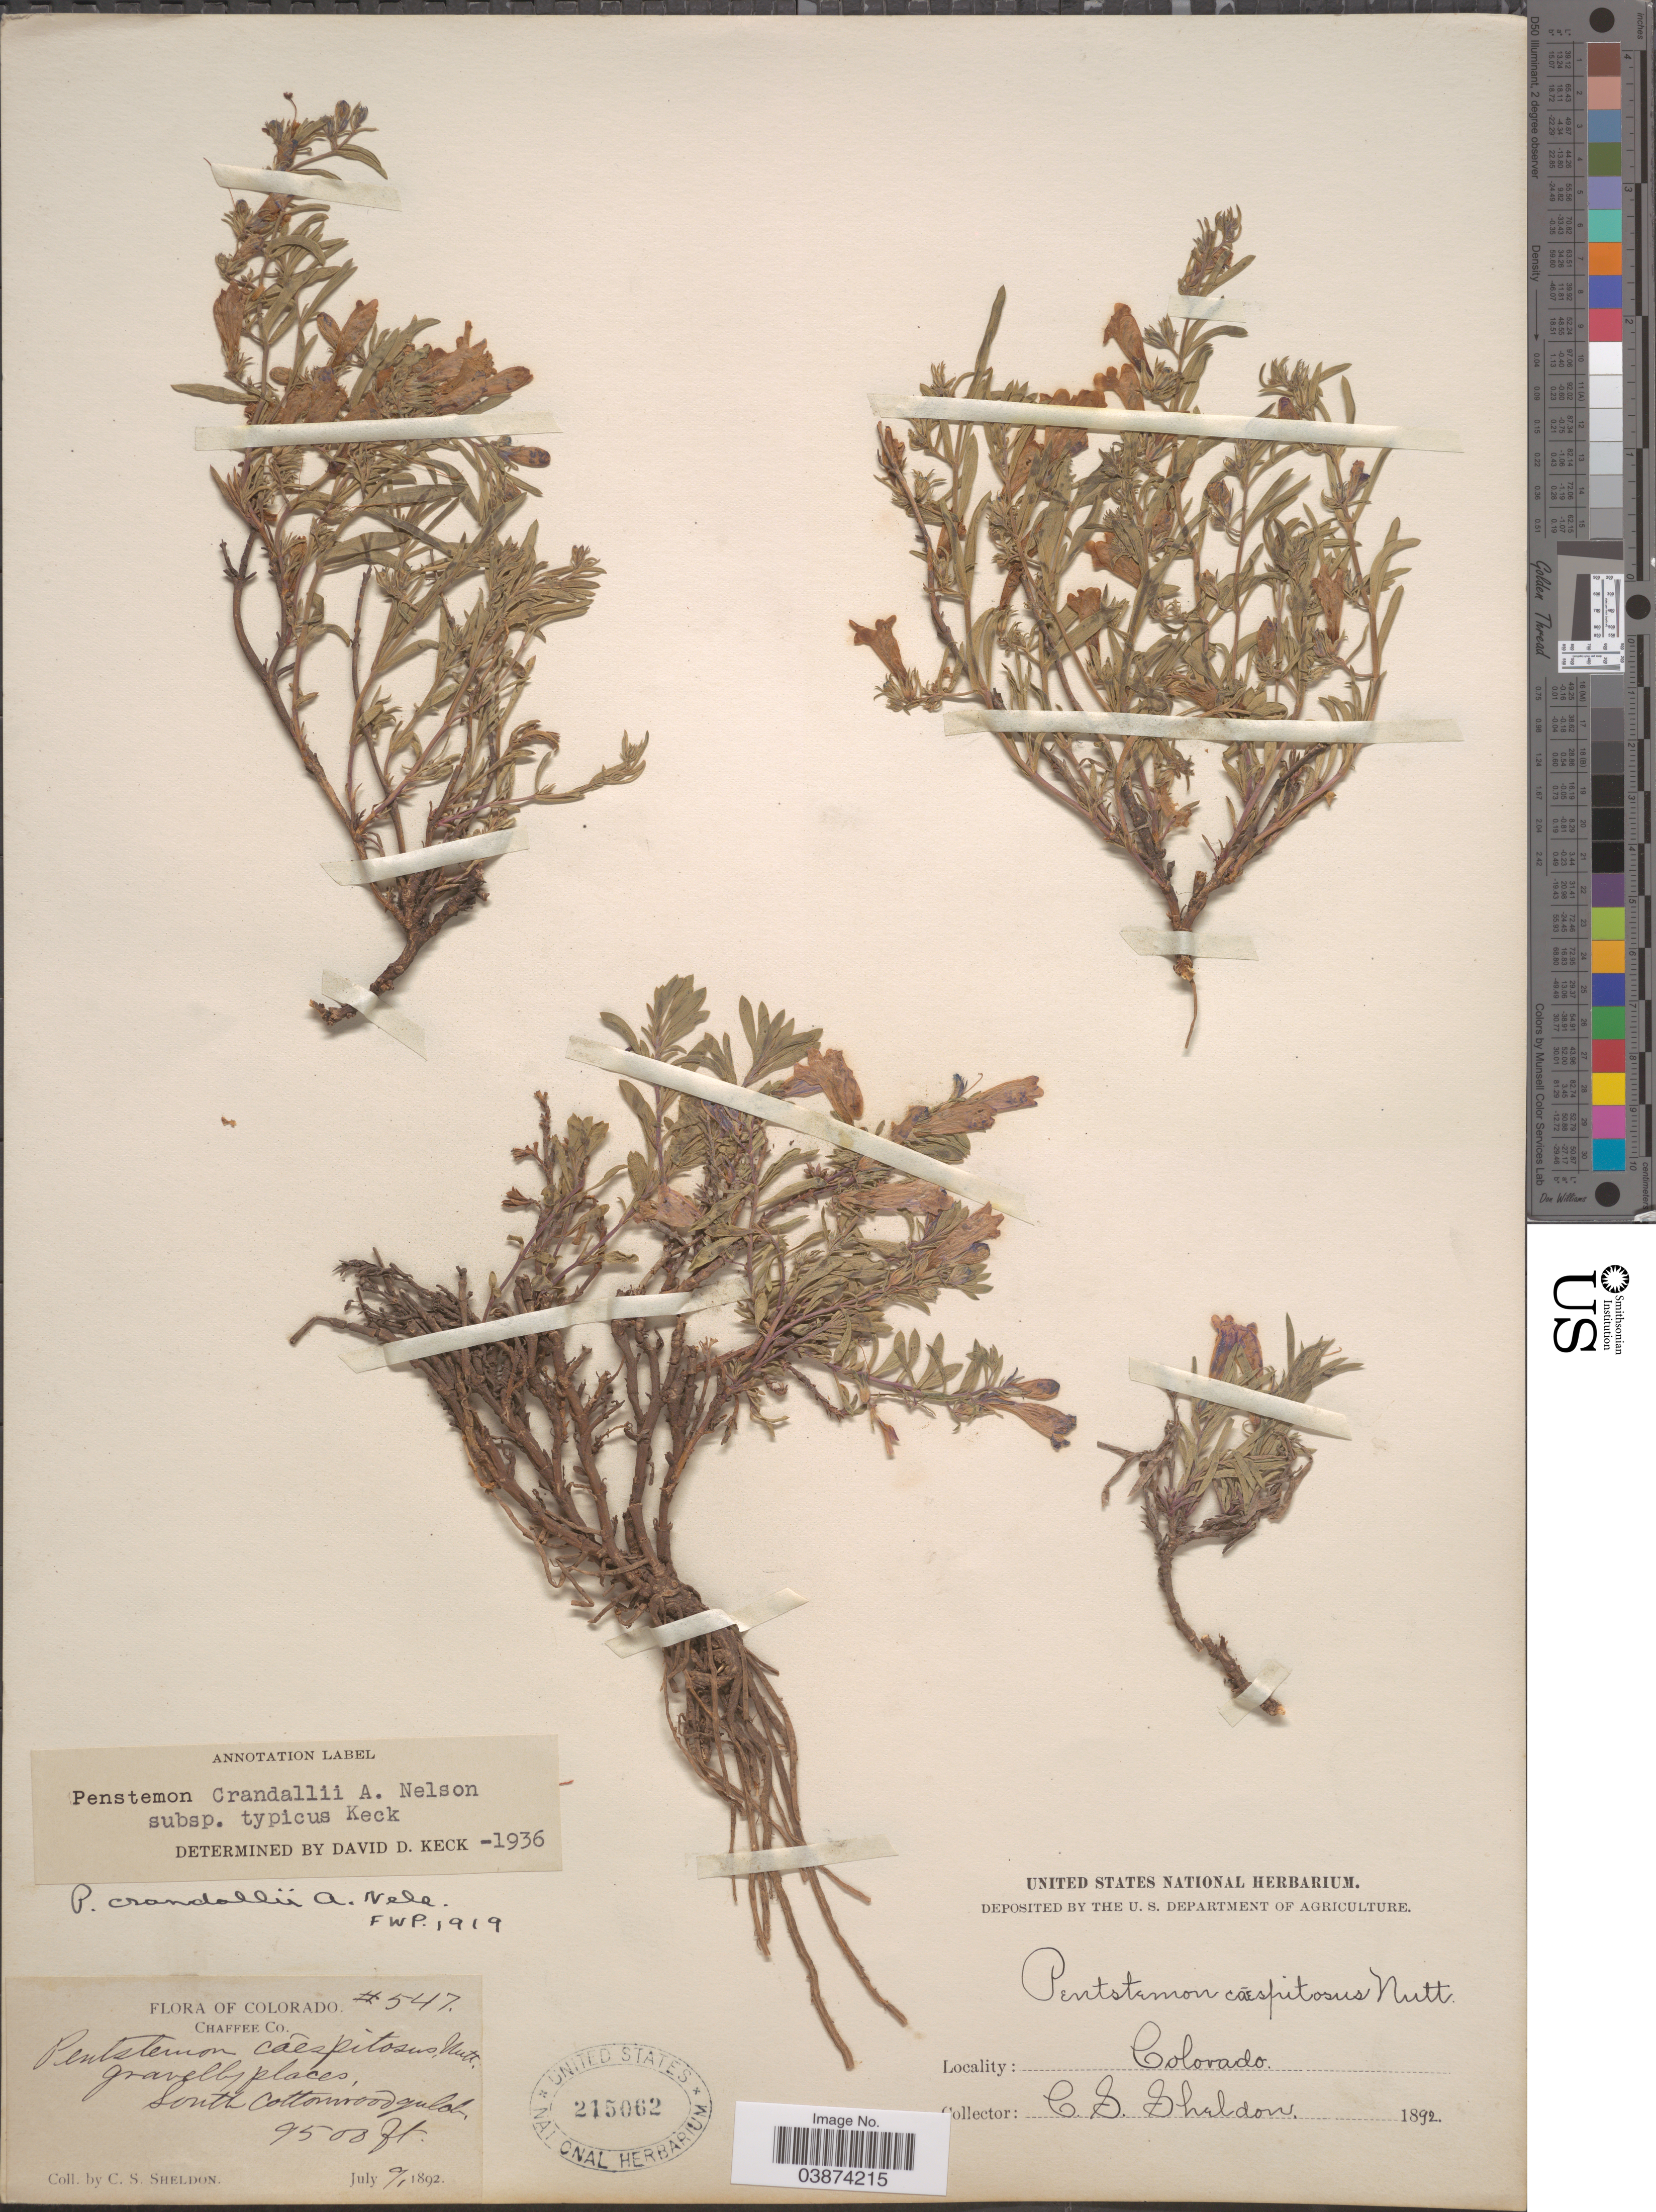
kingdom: Plantae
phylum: Tracheophyta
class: Magnoliopsida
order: Lamiales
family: Plantaginaceae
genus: Penstemon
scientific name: Penstemon crandallii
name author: A. Nelson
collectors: C. S. Sheldon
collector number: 547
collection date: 1892-07-09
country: United States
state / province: Colorado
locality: Chaffee Co. South Cottonwood gulch.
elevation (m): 2896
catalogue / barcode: US 215062